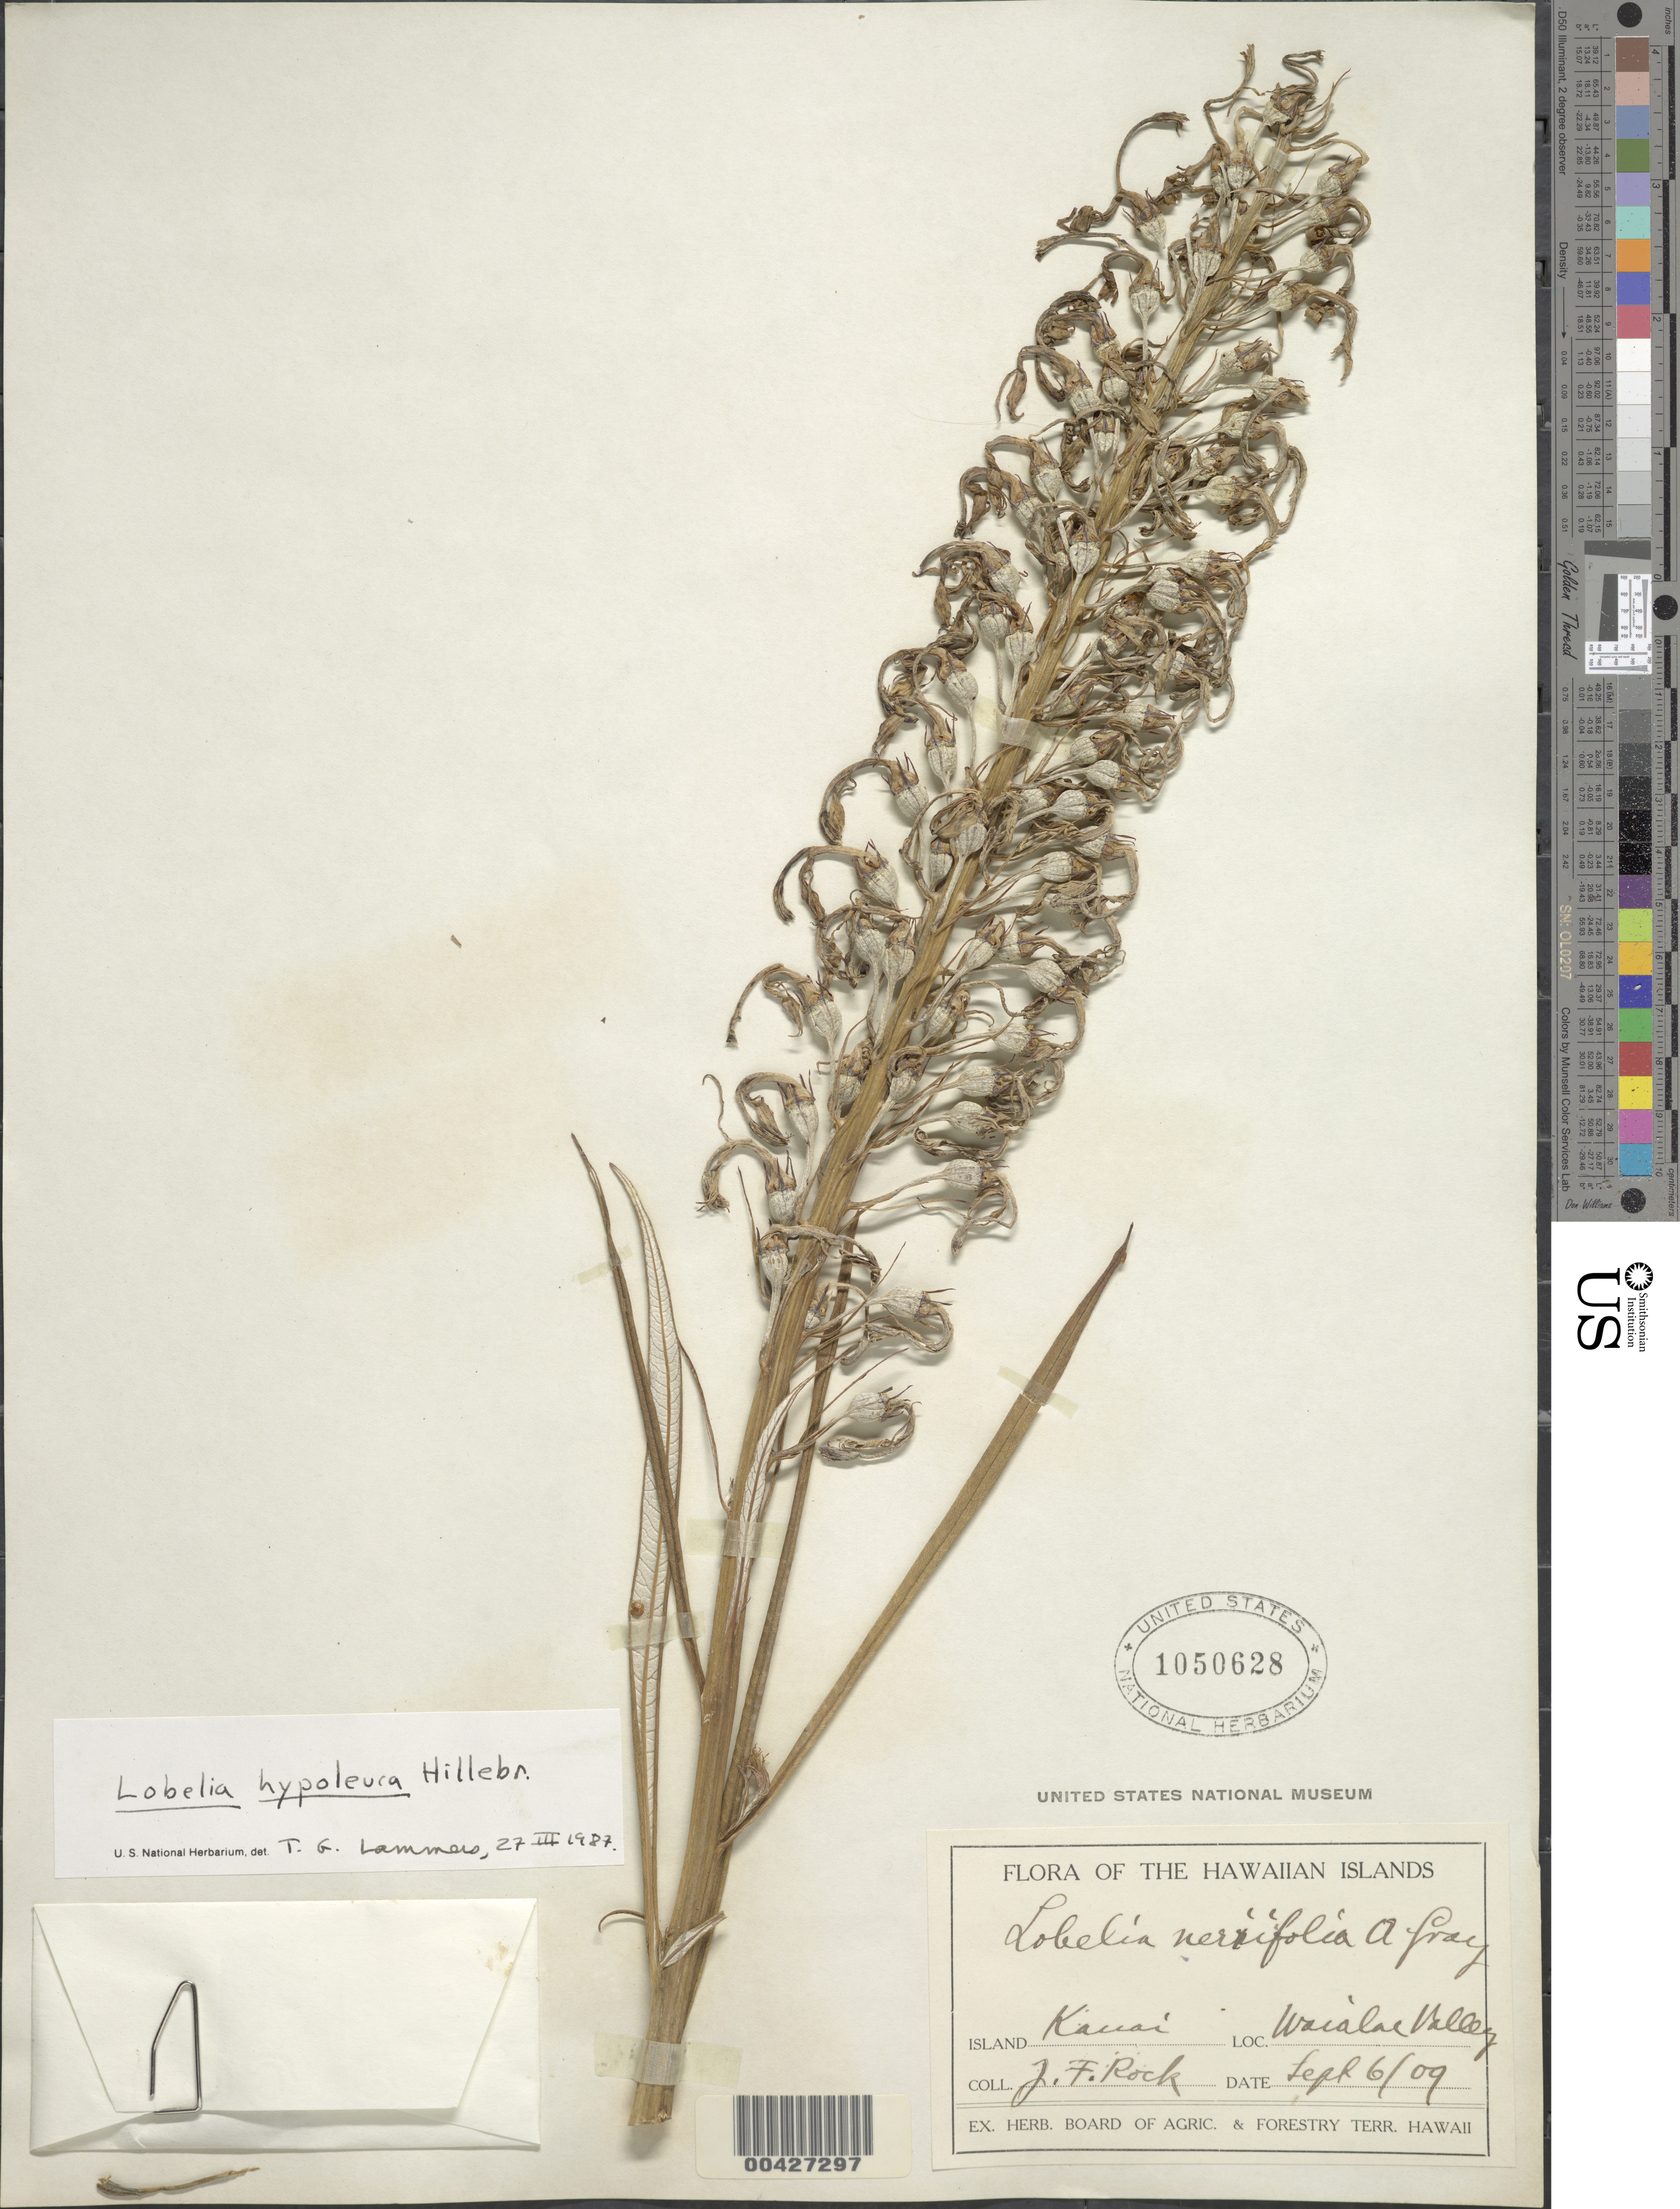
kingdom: Plantae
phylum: Tracheophyta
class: Magnoliopsida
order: Asterales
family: Campanulaceae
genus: Lobelia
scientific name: Lobelia hypoleuca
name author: Hillebr.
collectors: J. F. Rock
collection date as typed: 6 Sep 1909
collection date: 1909-09-06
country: United States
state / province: Hawaii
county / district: Kauai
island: Kaua'i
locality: Waialae Valley.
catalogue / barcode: US 1050628